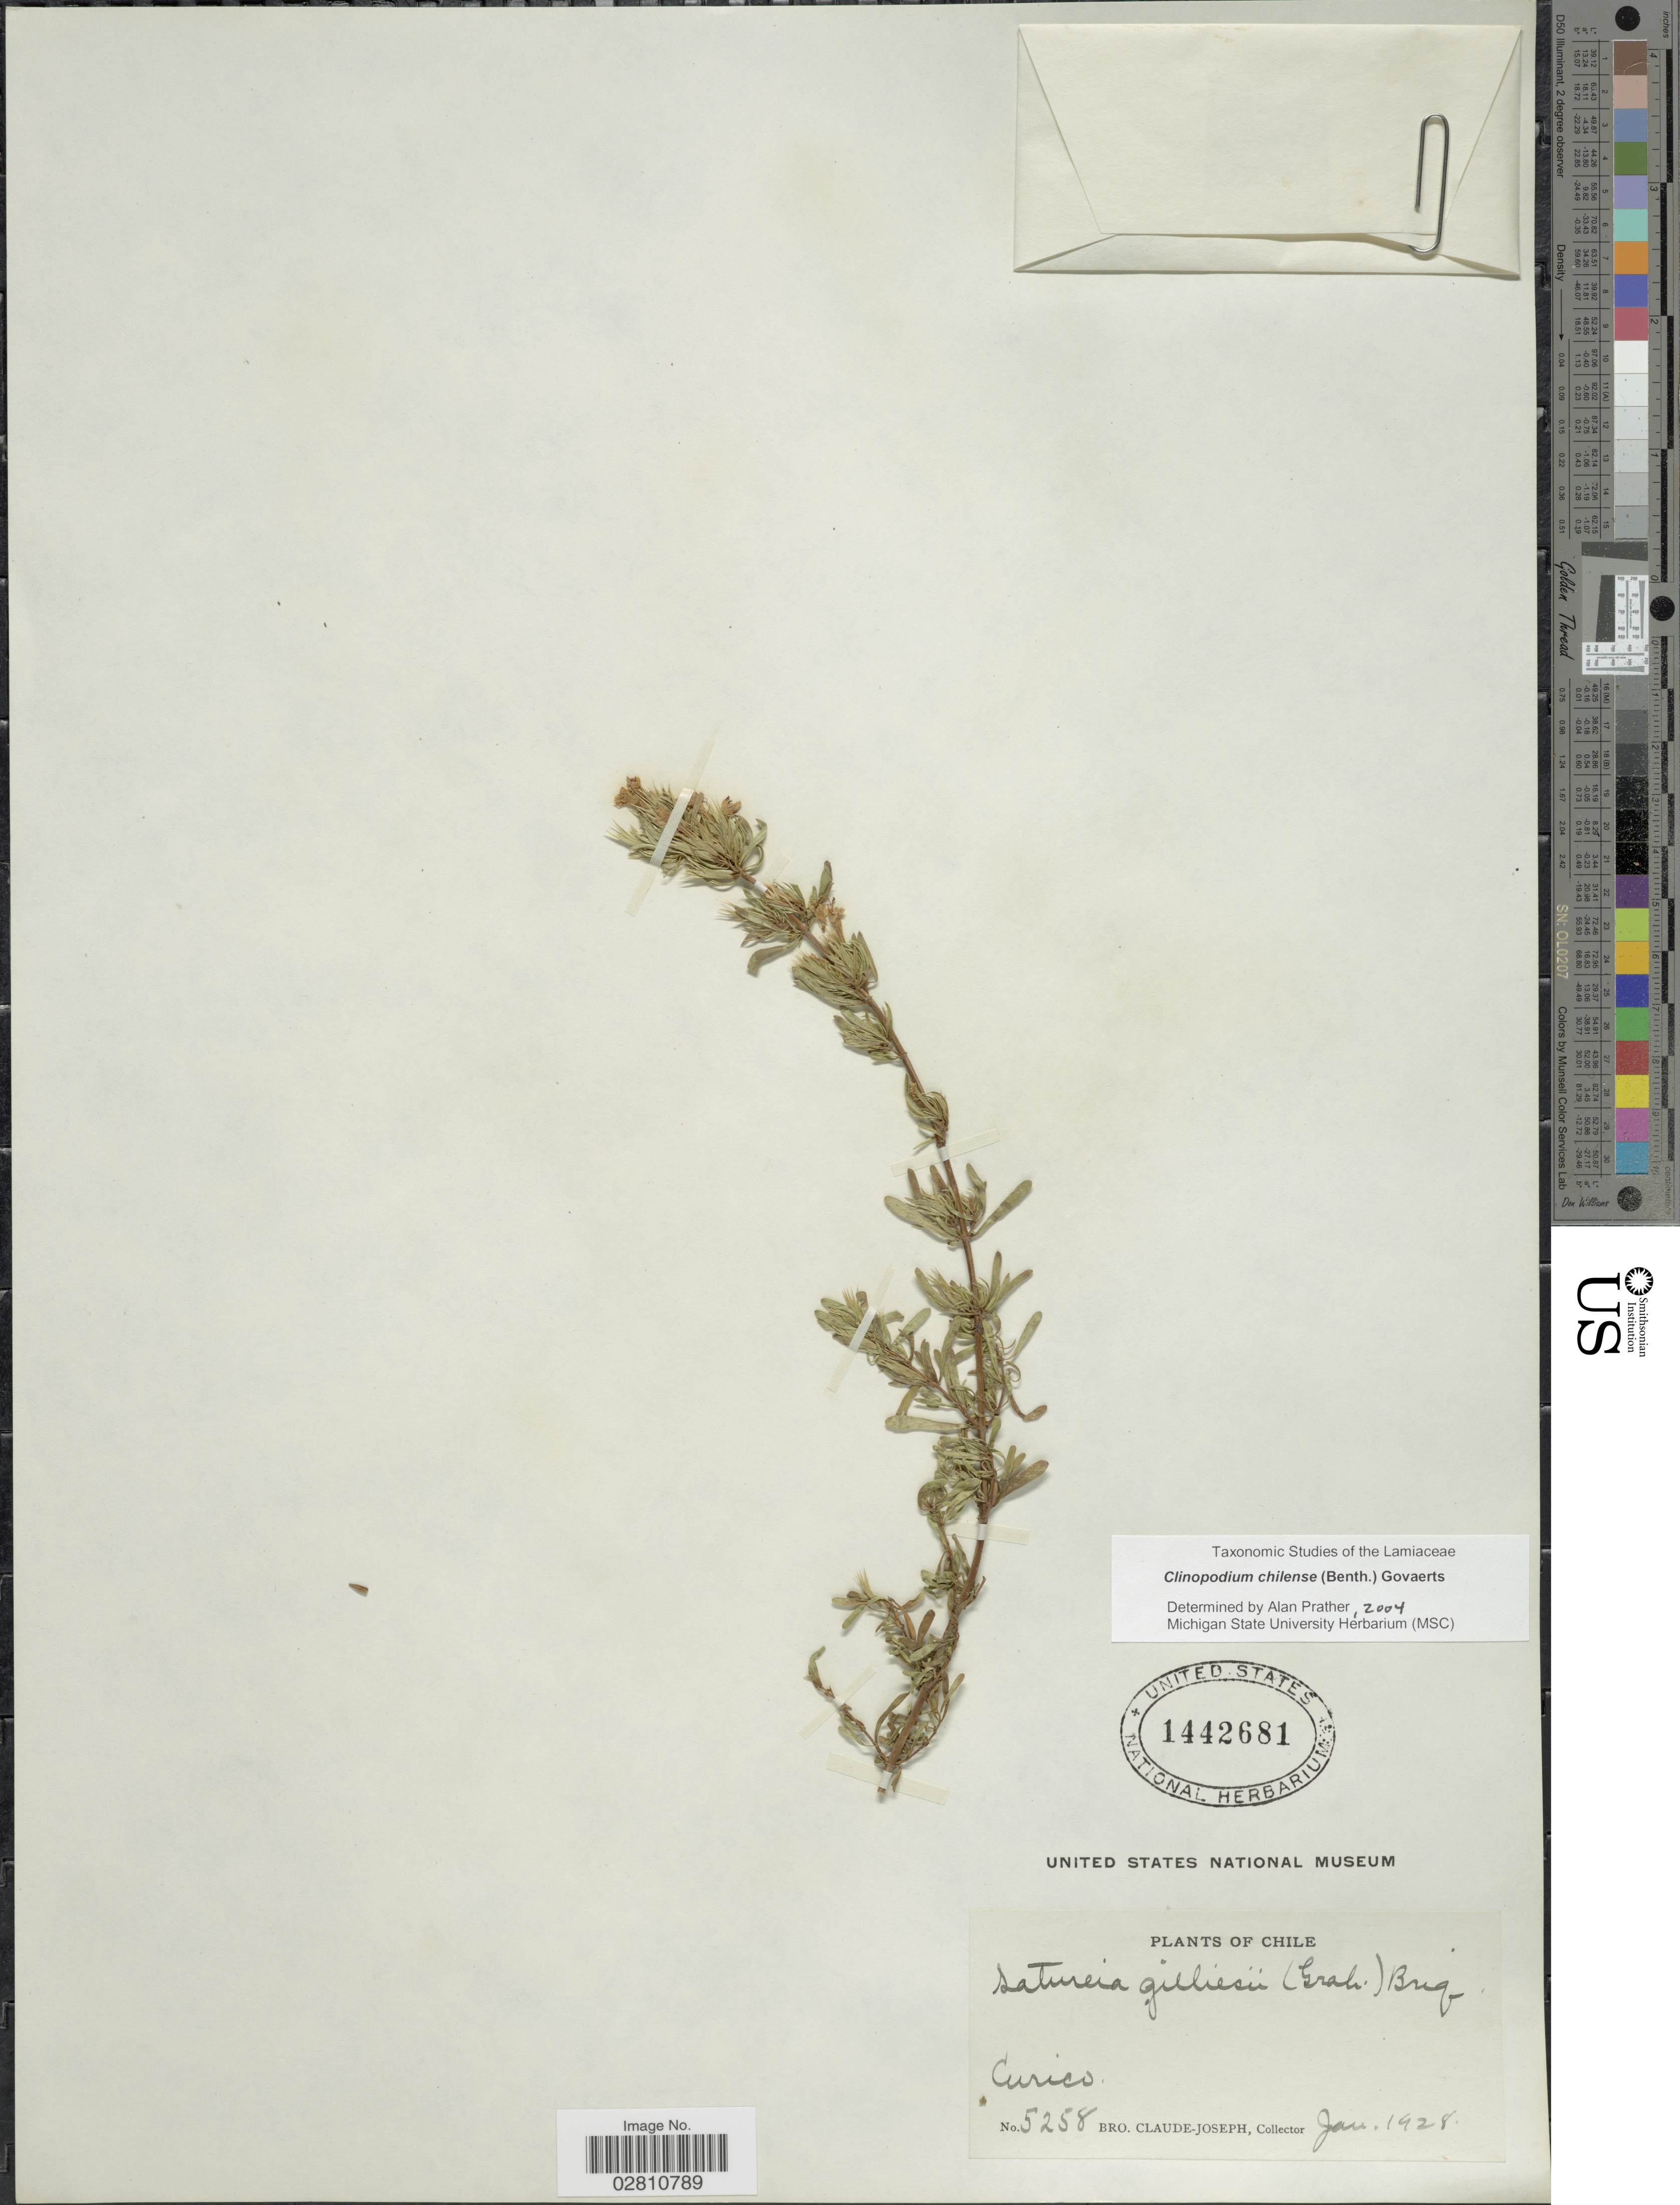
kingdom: Plantae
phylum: Tracheophyta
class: Magnoliopsida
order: Lamiales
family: Lamiaceae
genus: Clinopodium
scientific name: Clinopodium chilense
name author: (Benth.) Govaerts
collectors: Bro. Claude-Joseph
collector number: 5258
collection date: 1928-01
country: Chile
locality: Curico.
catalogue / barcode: US 1442681